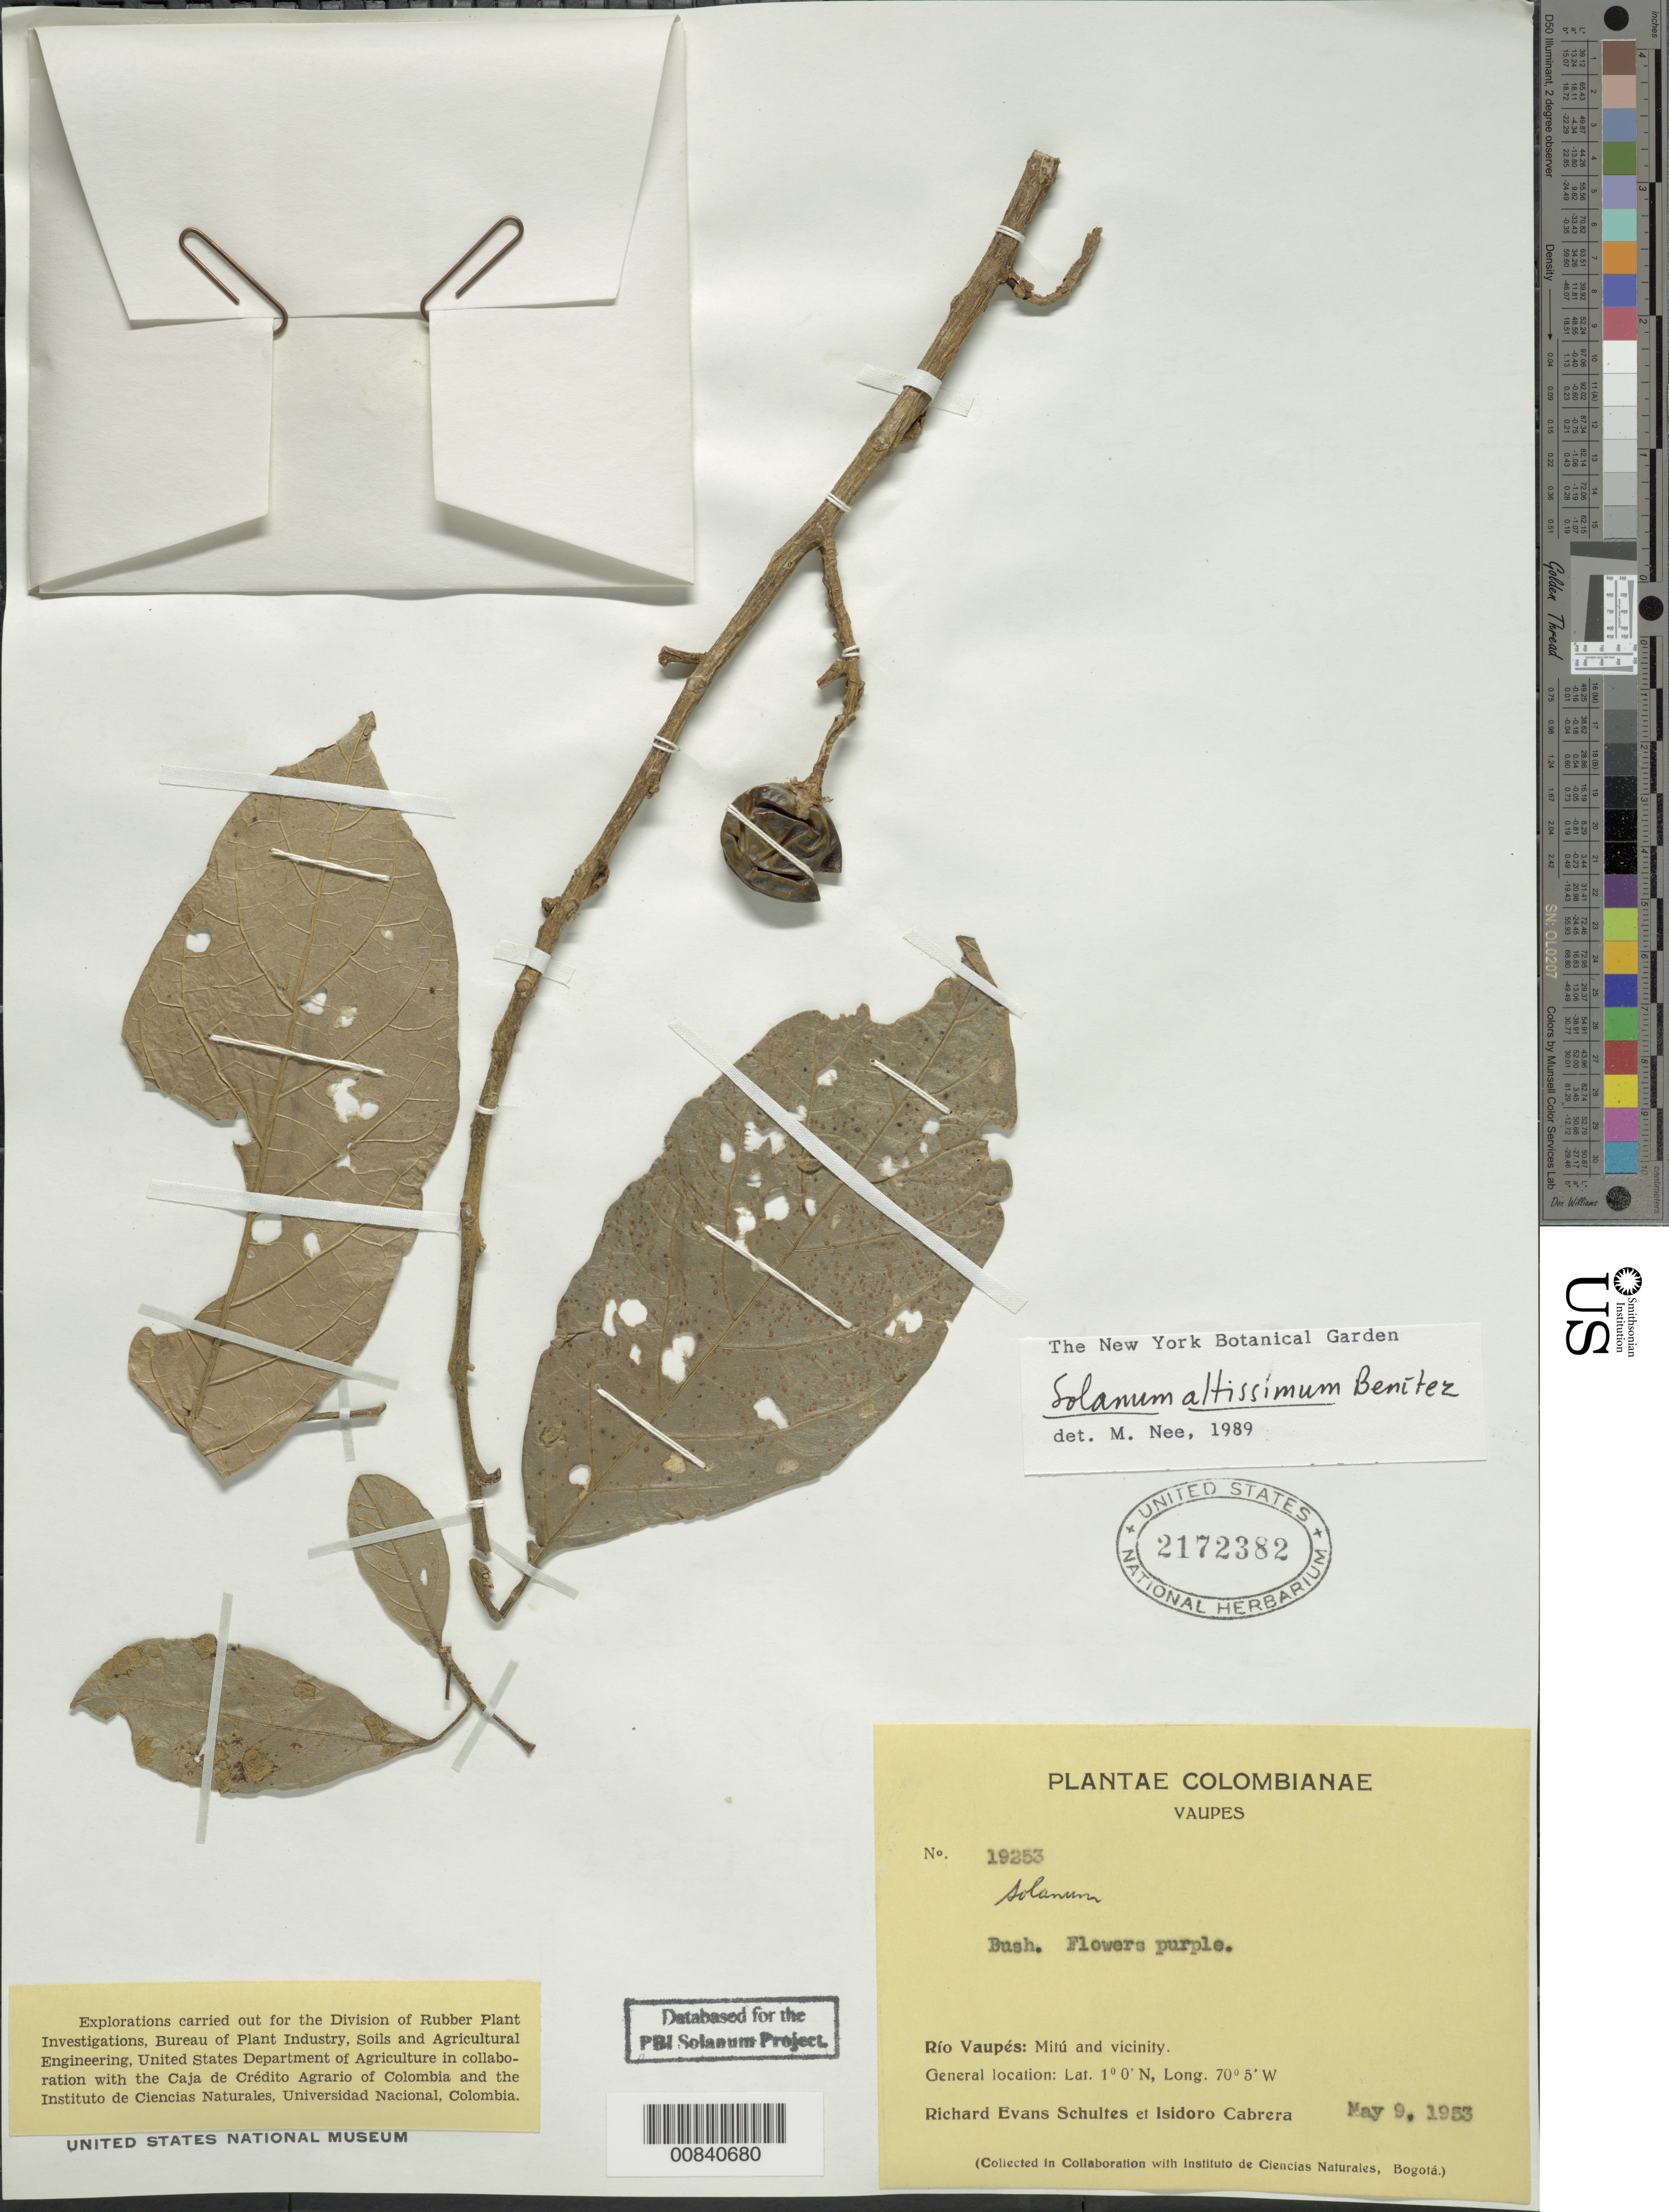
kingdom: Plantae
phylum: Tracheophyta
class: Magnoliopsida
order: Solanales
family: Solanaceae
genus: Solanum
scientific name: Solanum altissimum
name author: Pittier ex Benítez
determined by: Nee, Michael H.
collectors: R. E. Schultes & I. Cabrera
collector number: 19253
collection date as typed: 9 May 1953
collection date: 1953-05-09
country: Colombia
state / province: Vaupés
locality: Rio Vaupes: Mitu and vicinity.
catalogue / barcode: US 2172382